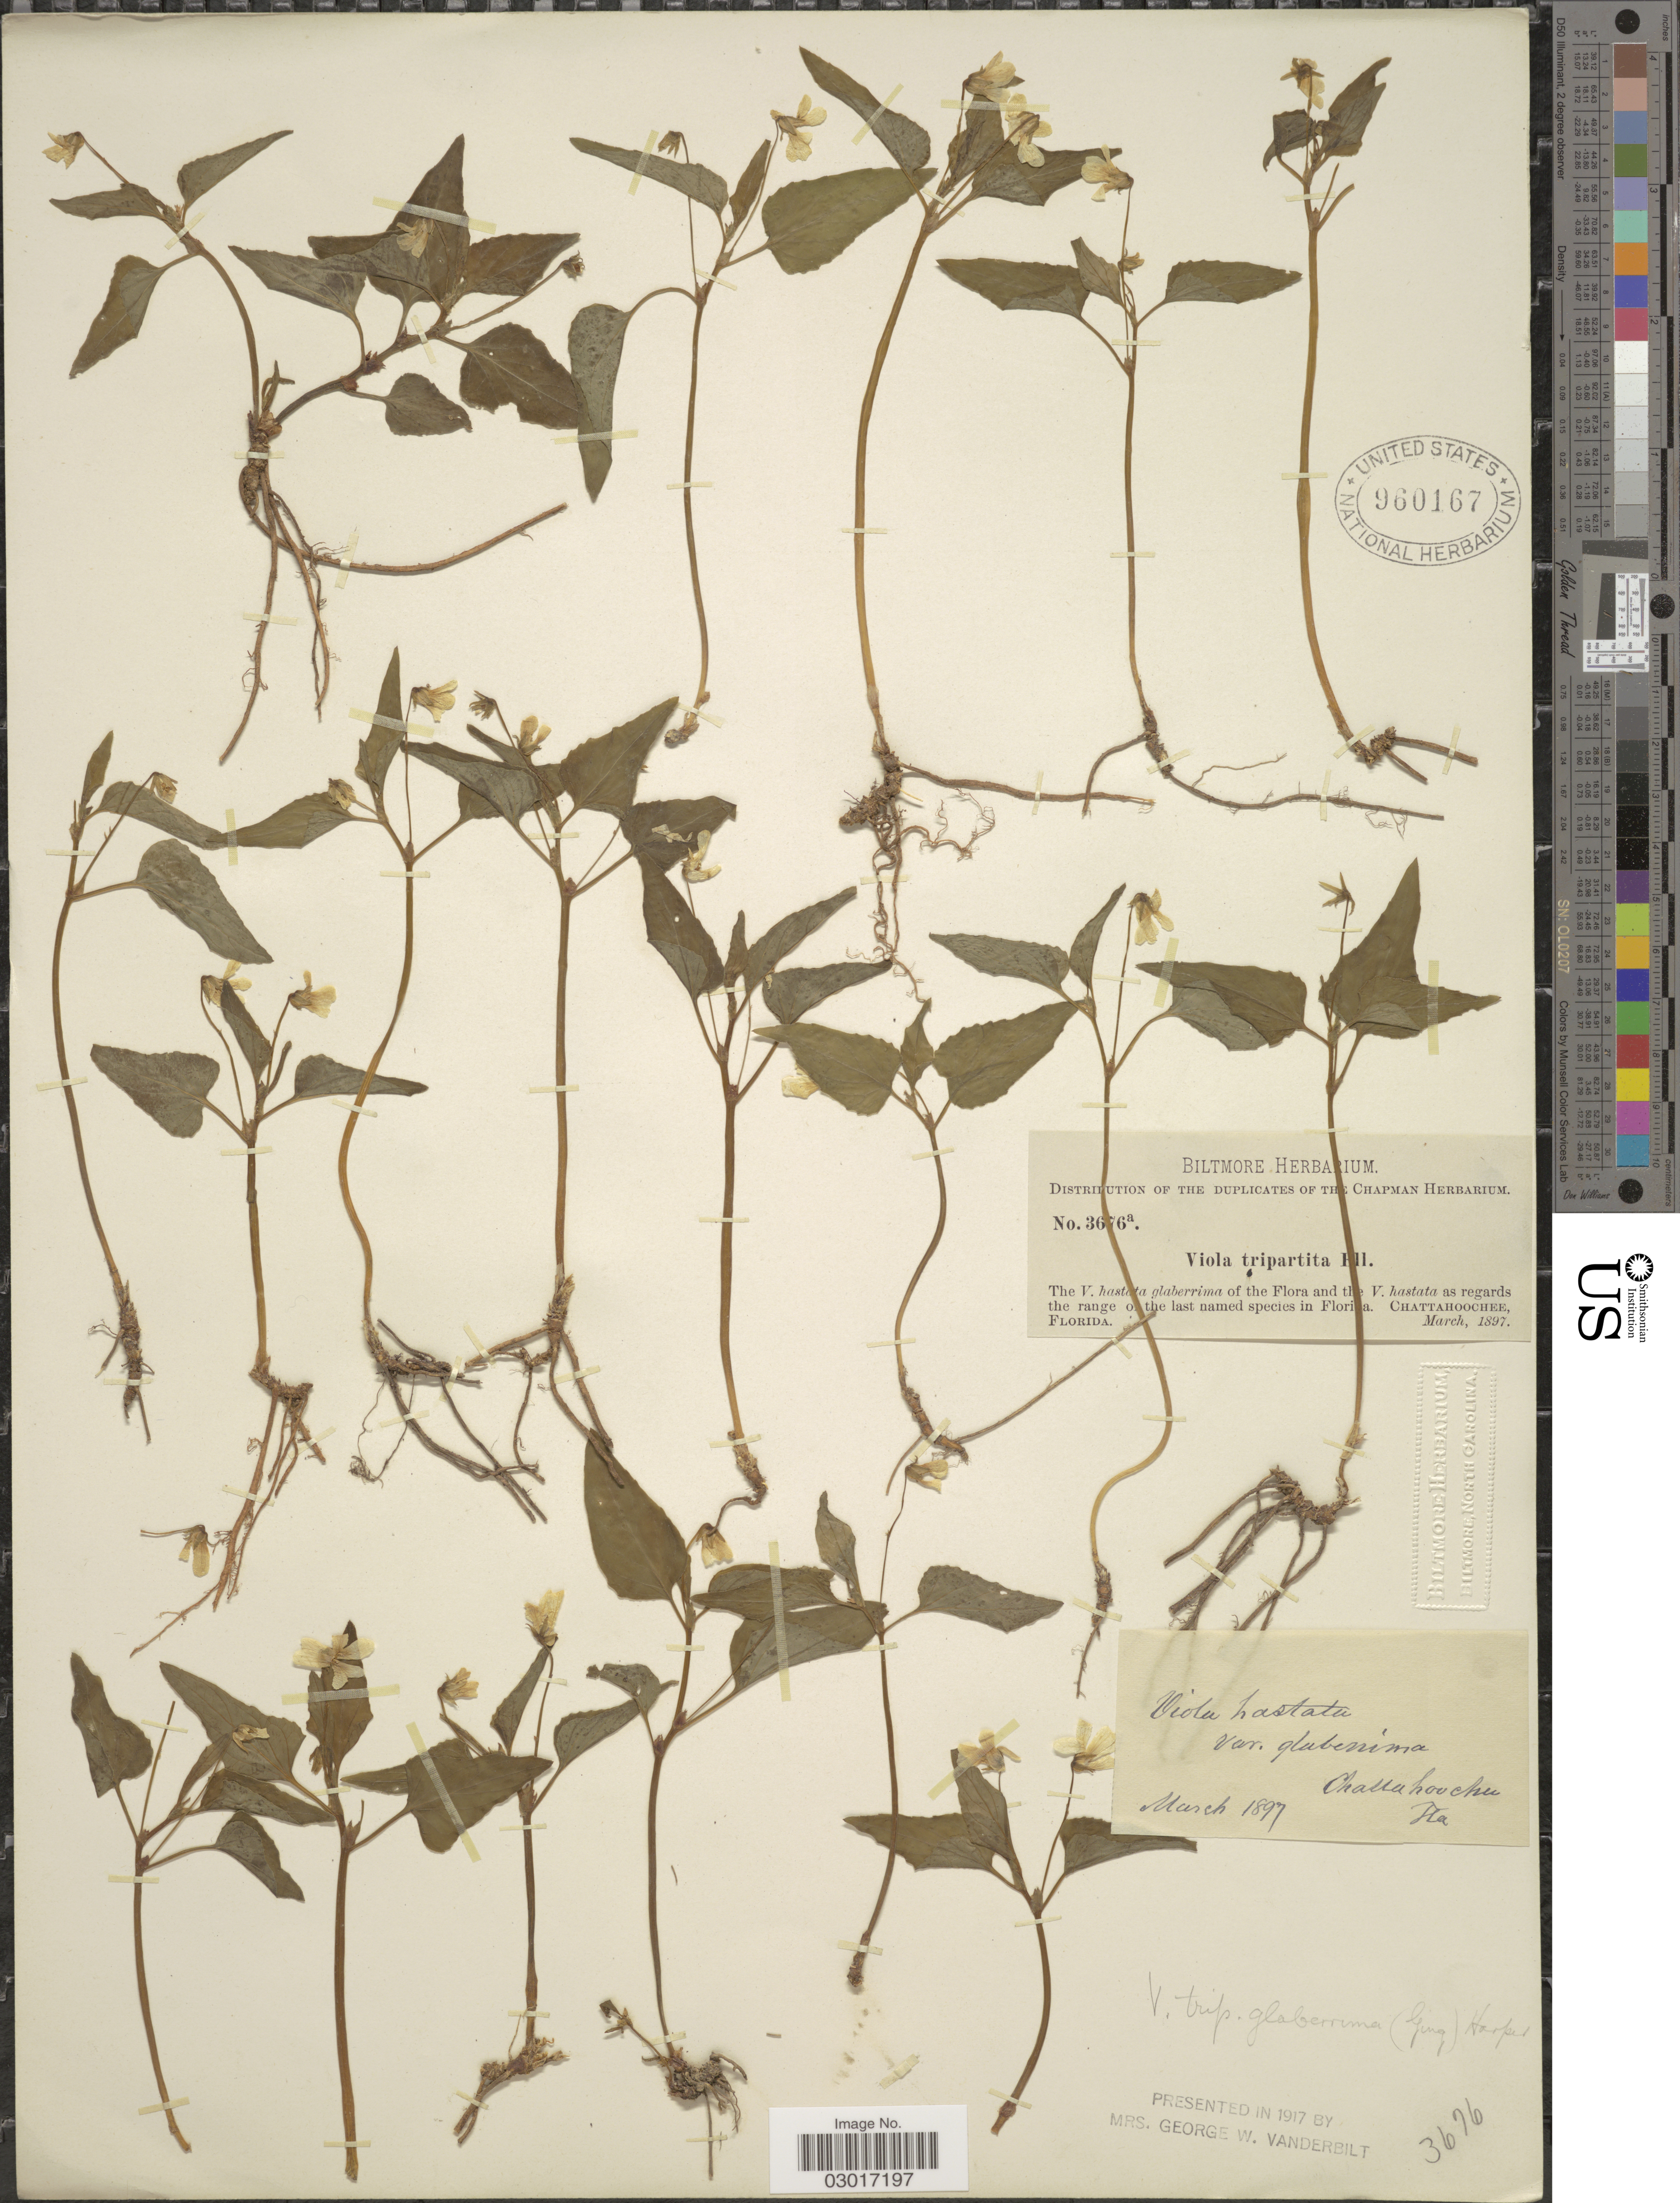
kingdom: Plantae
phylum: Tracheophyta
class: Magnoliopsida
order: Malpighiales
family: Violaceae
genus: Viola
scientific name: Viola tenuipes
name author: Pollard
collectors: ex herb. Biltmore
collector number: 3676a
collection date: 1897-03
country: United States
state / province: Florida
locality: Chattahoochee.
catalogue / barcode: US 960167